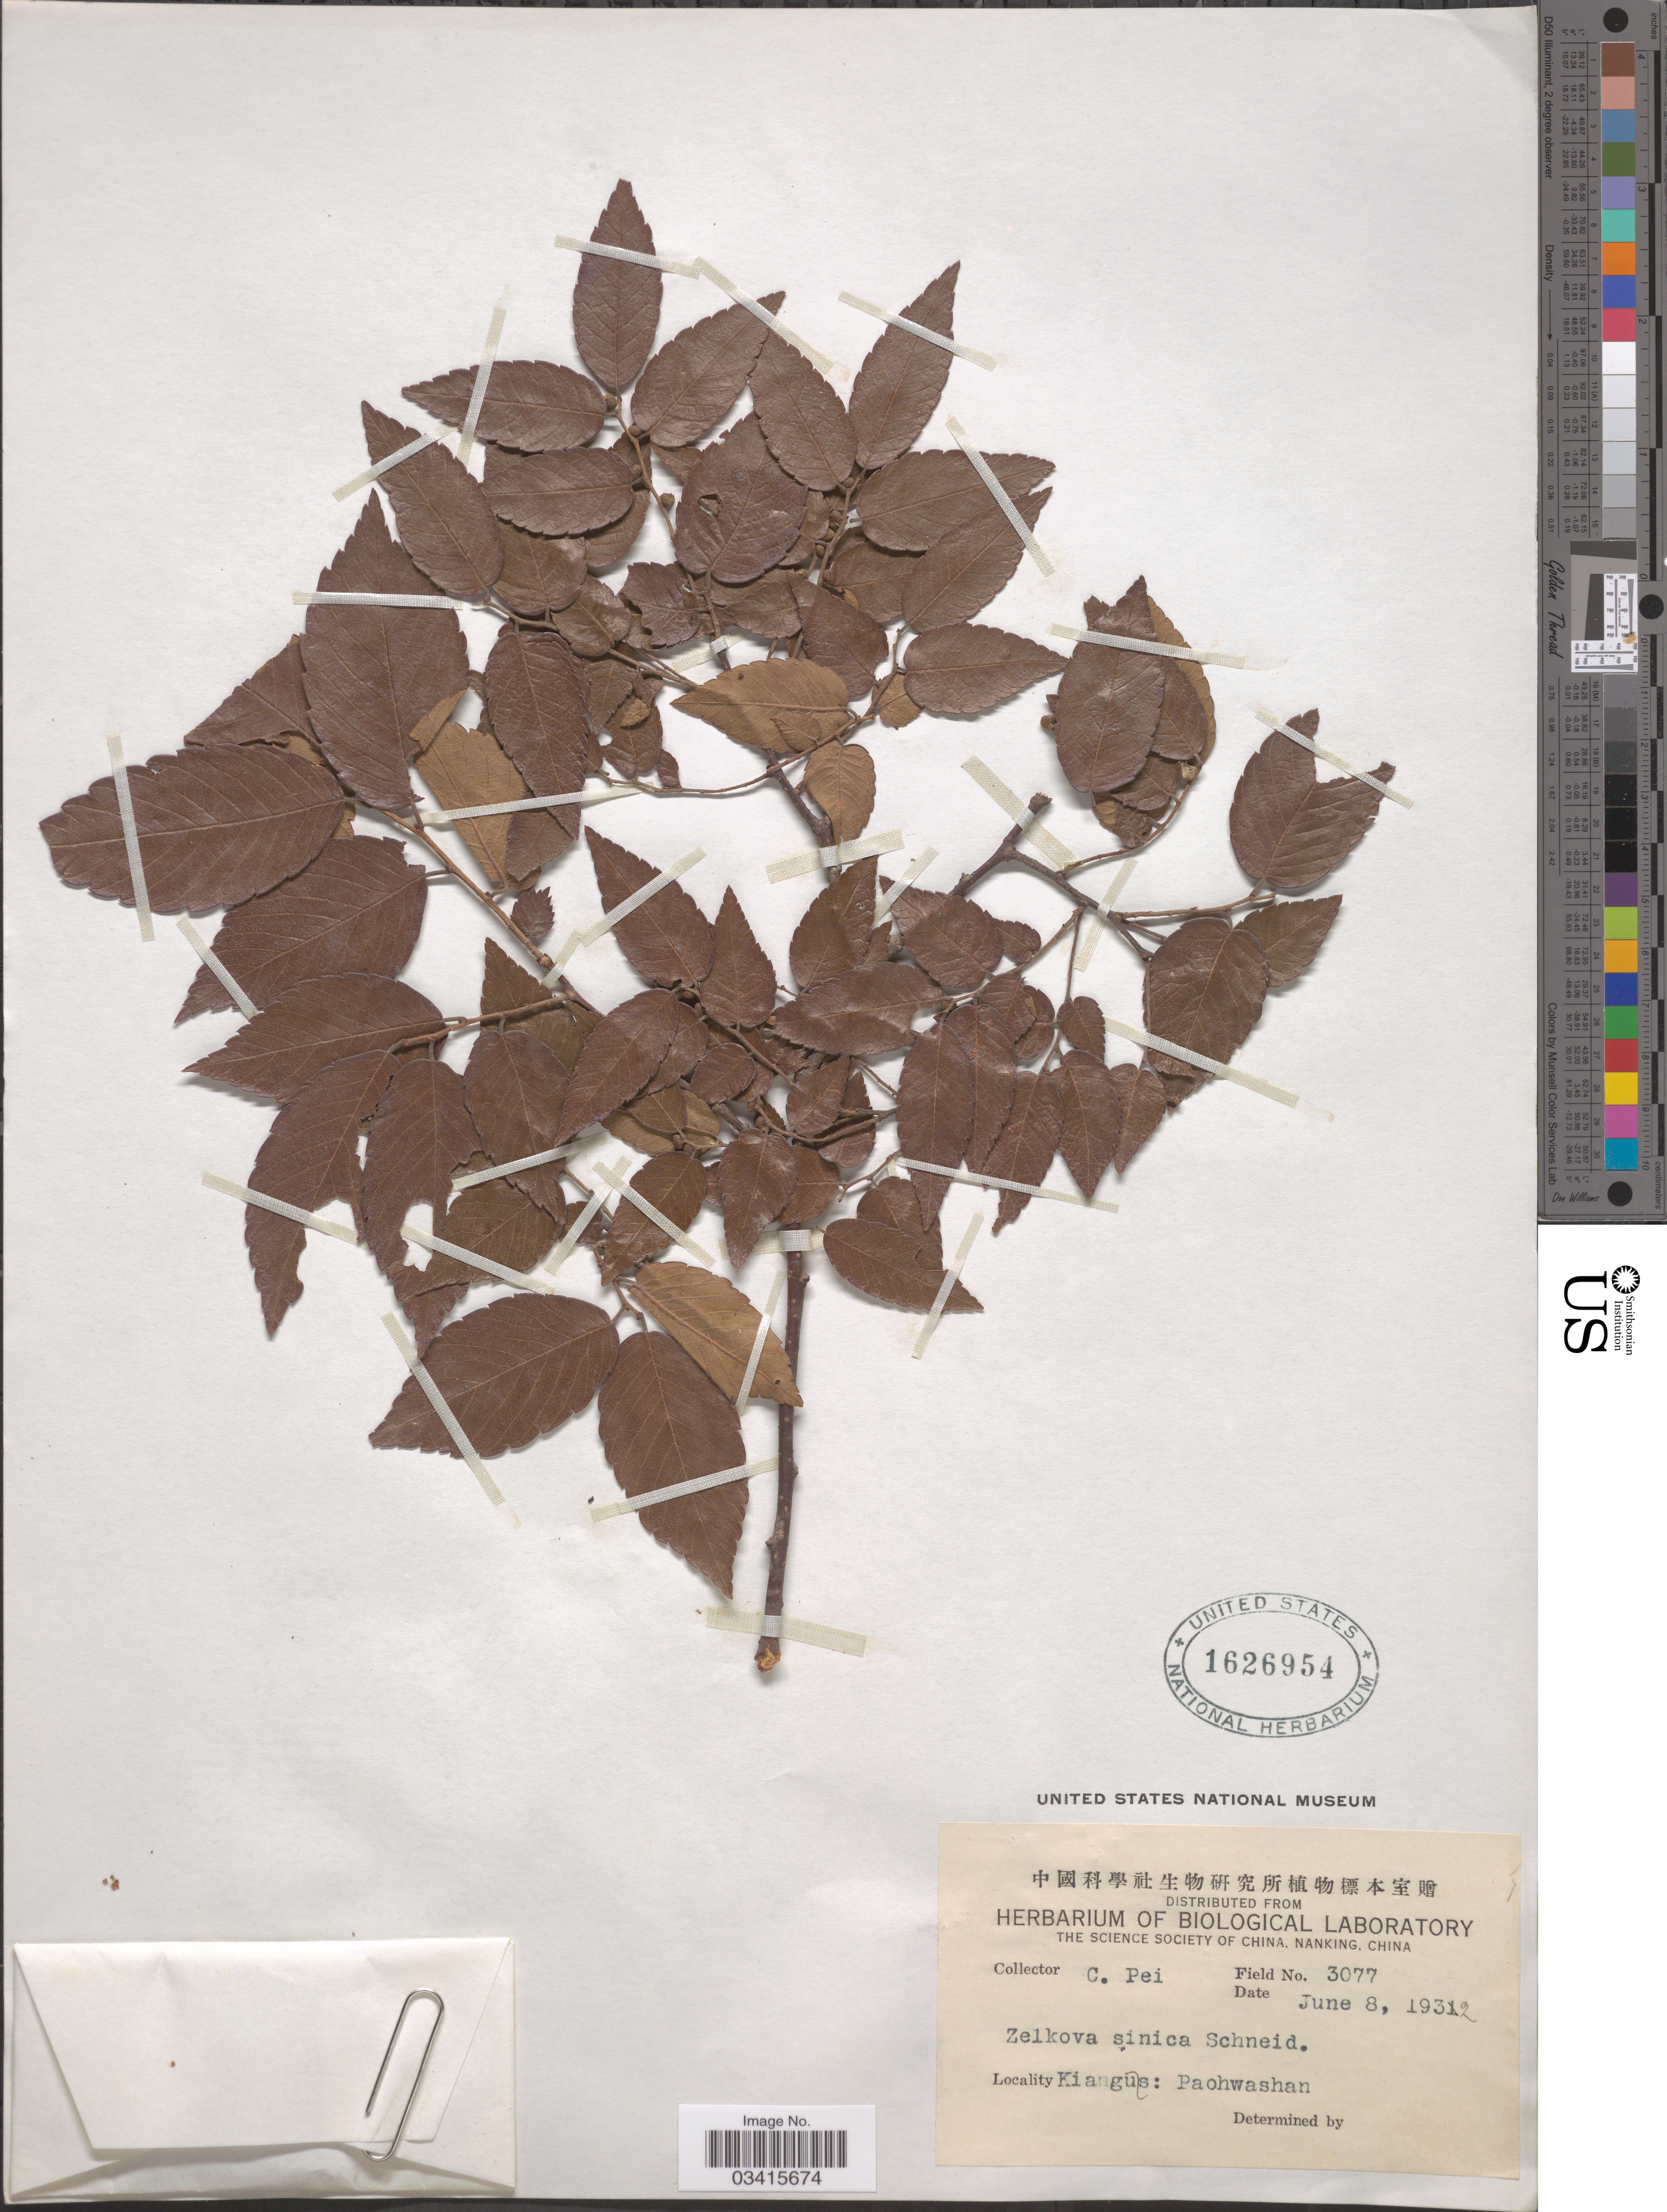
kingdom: Plantae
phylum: Tracheophyta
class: Magnoliopsida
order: Rosales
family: Ulmaceae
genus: Zelkova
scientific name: Zelkova sinica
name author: C.K. Schneid. in Sarg.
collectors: C. P'ei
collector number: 3077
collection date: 1932-06-08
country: China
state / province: Jiangsu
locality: Kiangsu: Paohwashan.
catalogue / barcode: US 1626954